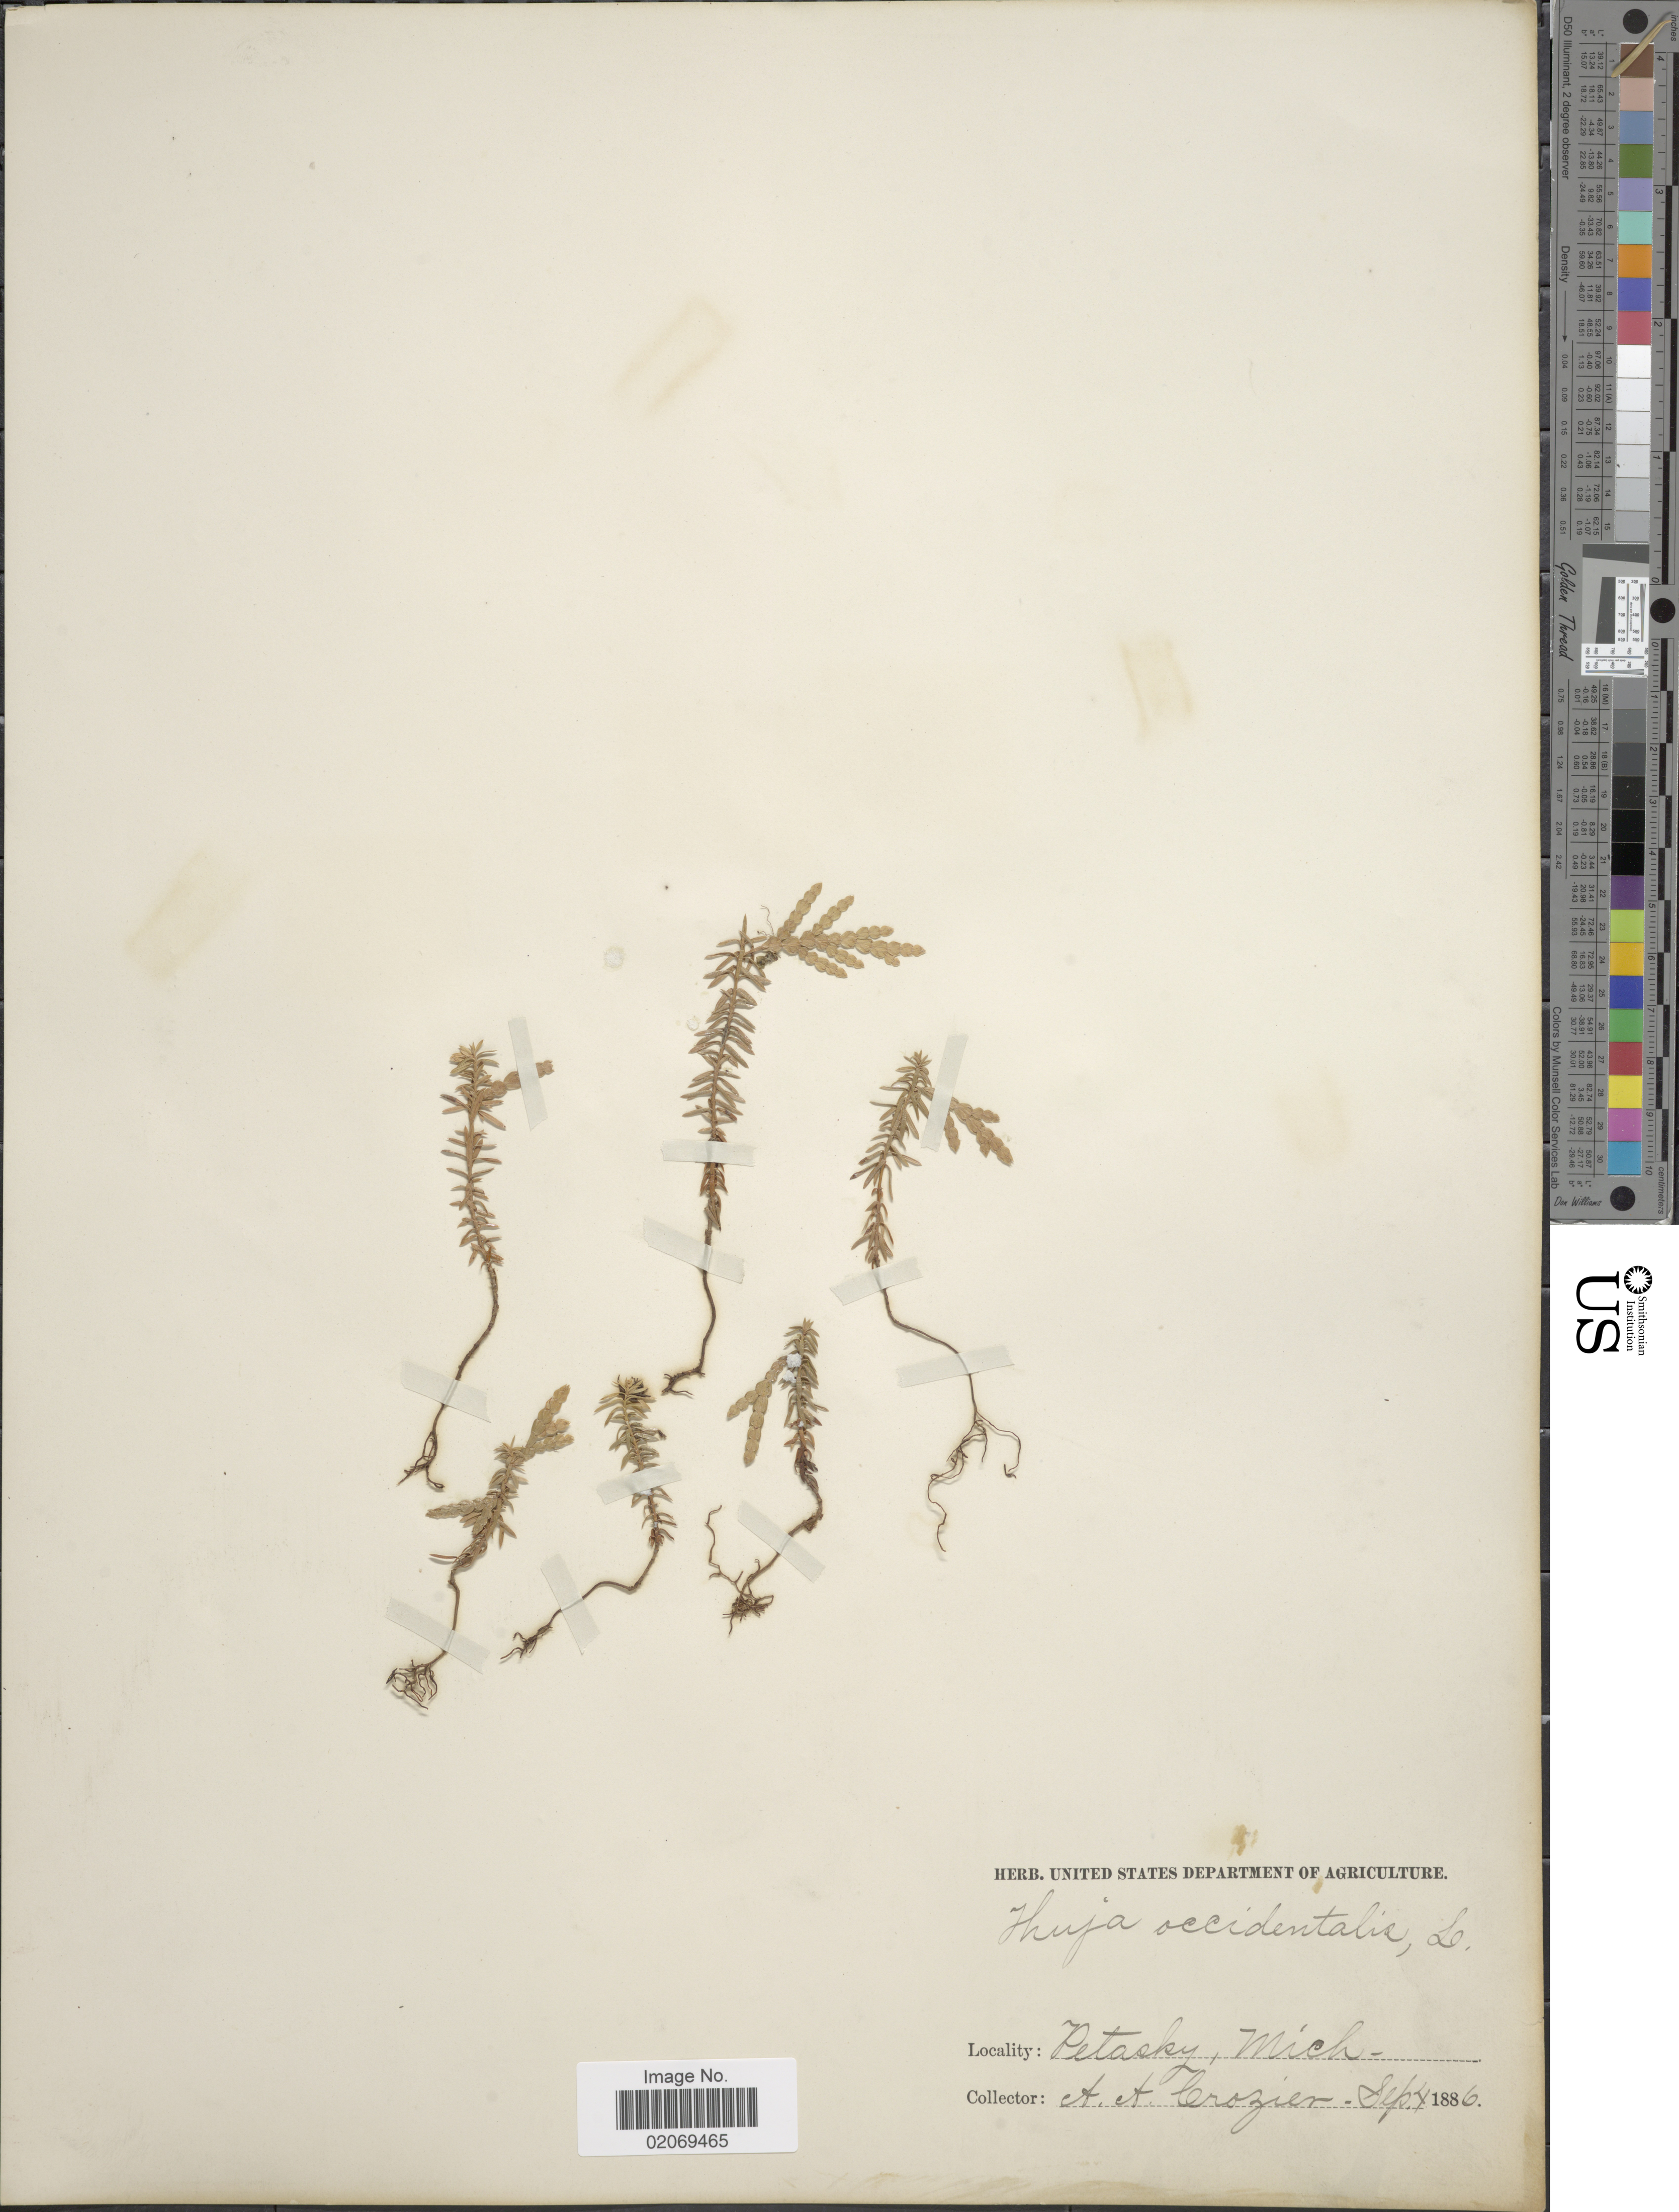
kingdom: Plantae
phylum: Tracheophyta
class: Pinopsida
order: Pinales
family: Cupressaceae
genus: Thuja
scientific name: Thuja occidentalis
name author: L.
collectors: A. Crozier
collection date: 1886-09-04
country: United States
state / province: Michigan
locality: Petasky